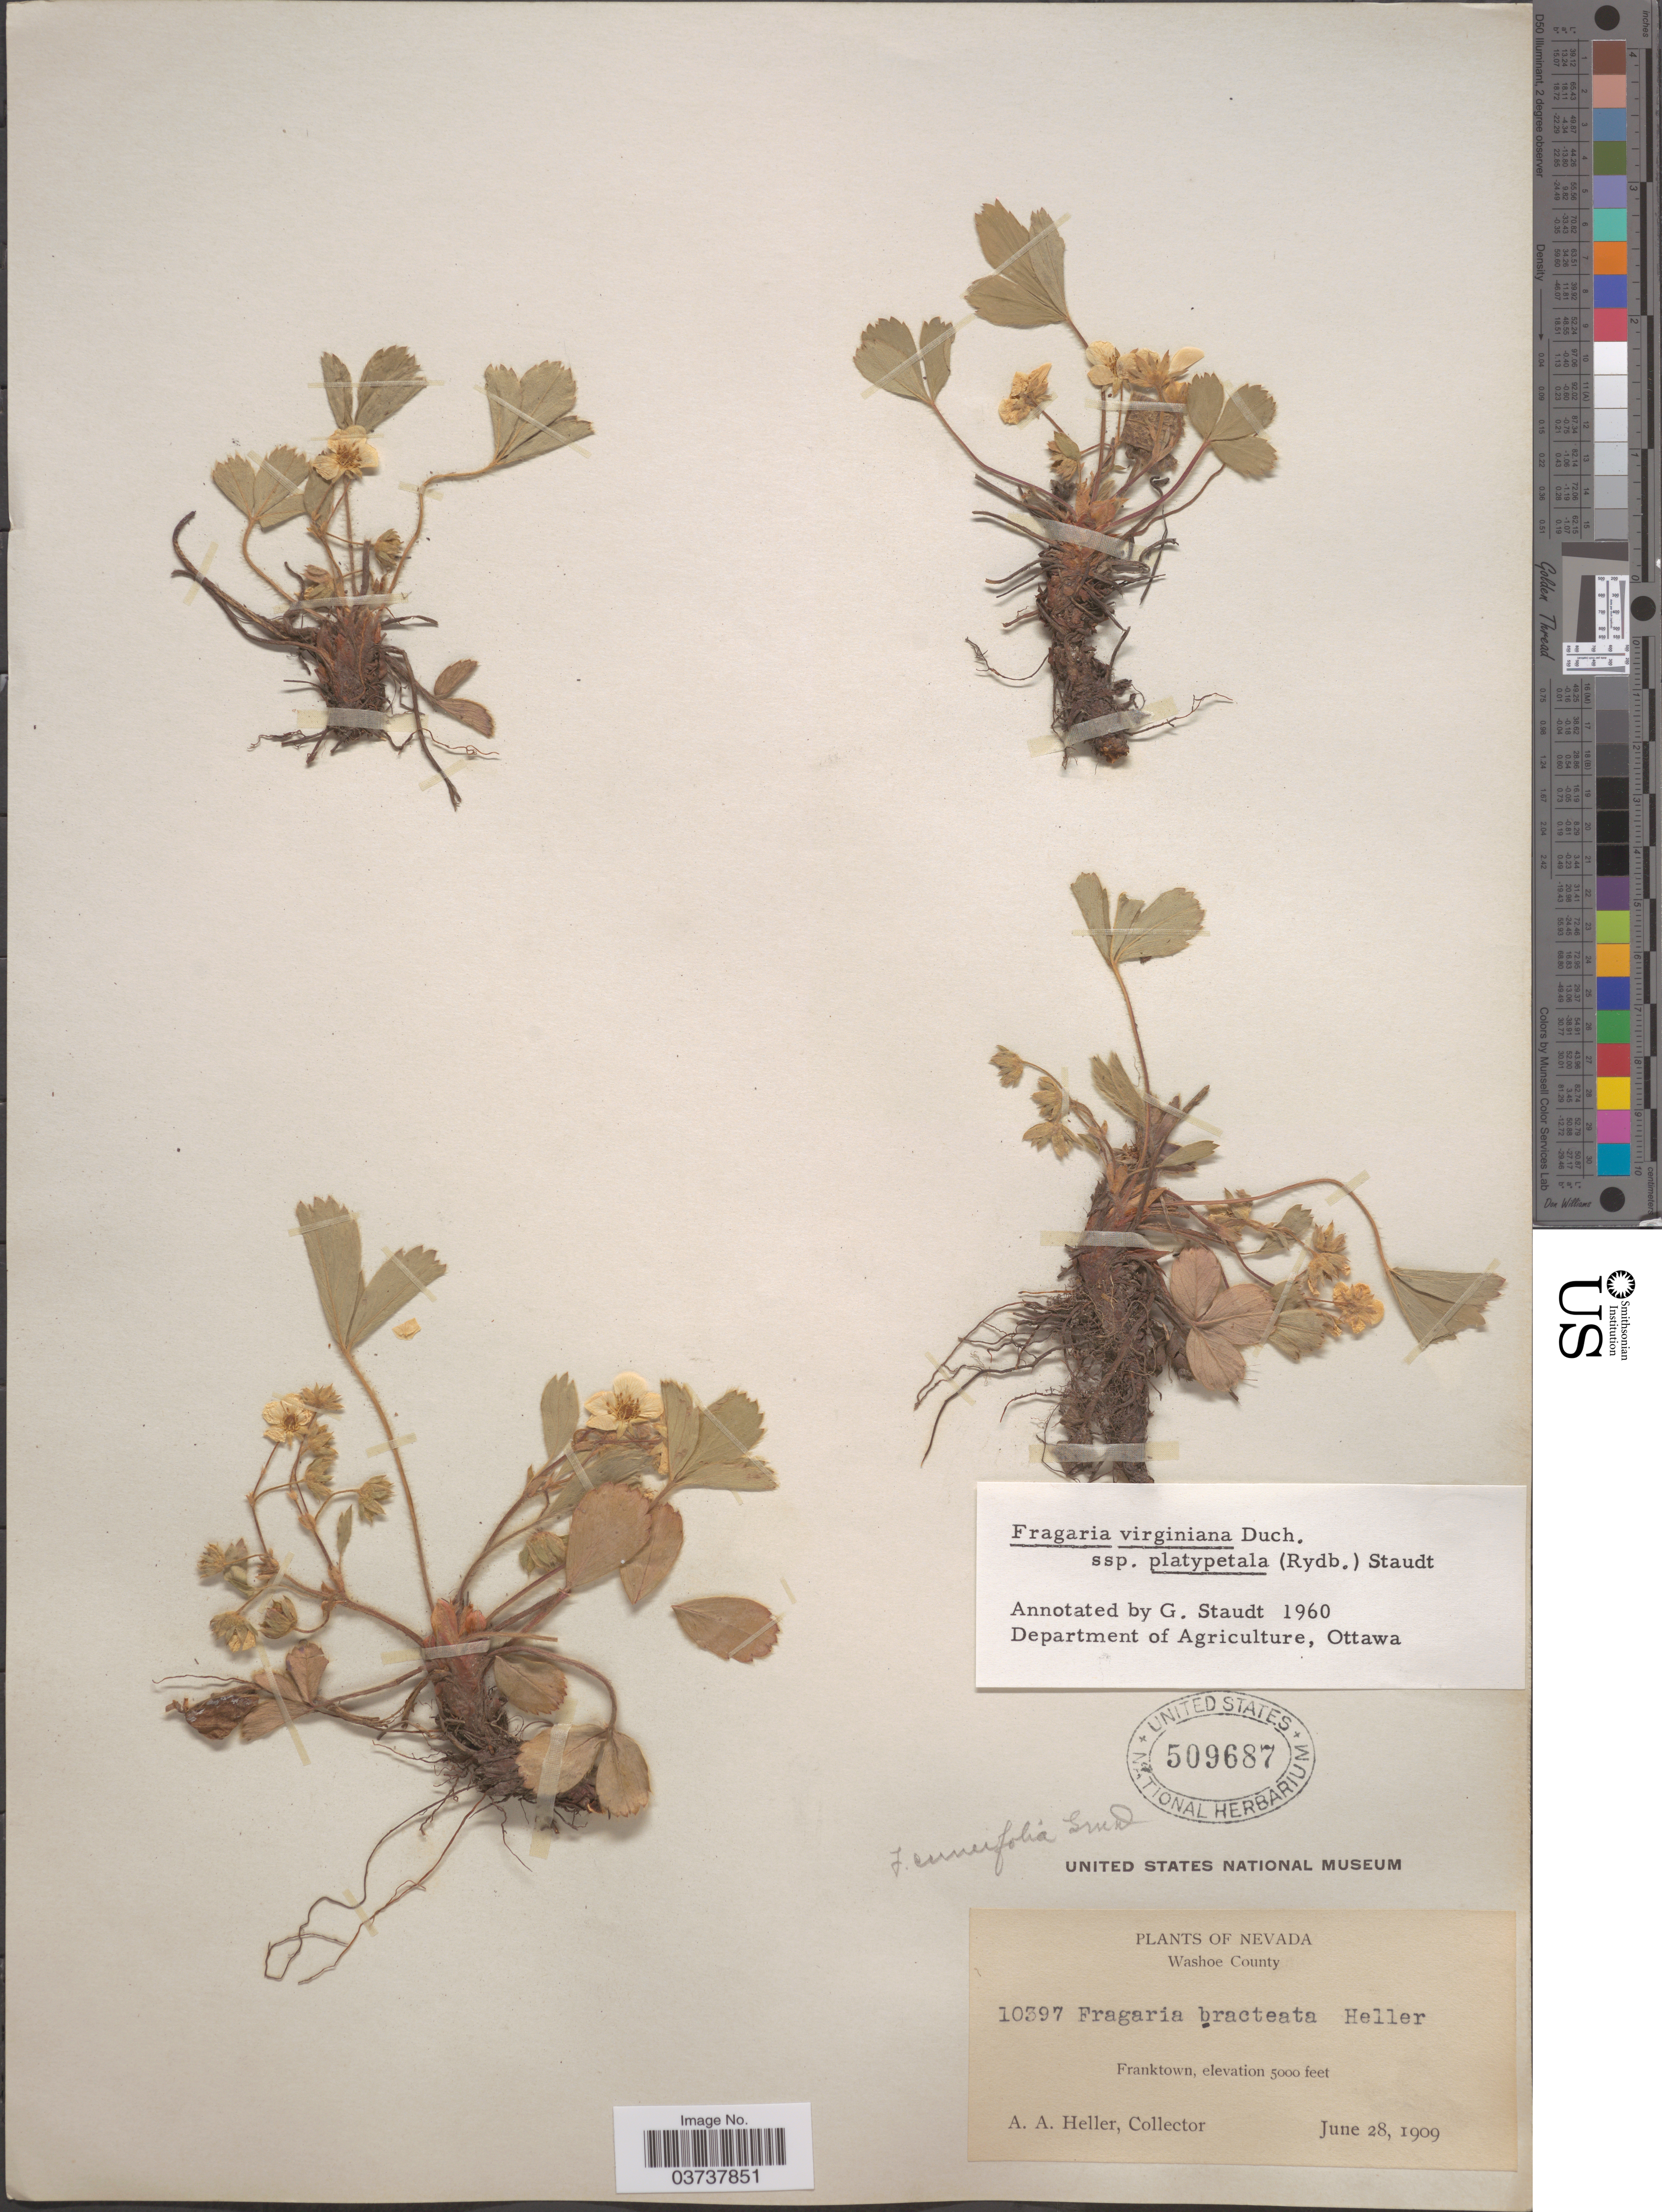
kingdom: Plantae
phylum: Tracheophyta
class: Magnoliopsida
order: Rosales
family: Rosaceae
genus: Fragaria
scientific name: Fragaria virginiana subsp. platypetala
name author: (Rydb.) Staudt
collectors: A. A. Heller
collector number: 10397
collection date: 1909-06-28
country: United States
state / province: Nevada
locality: Washoe County. Franktown.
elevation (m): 1524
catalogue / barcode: US 509687